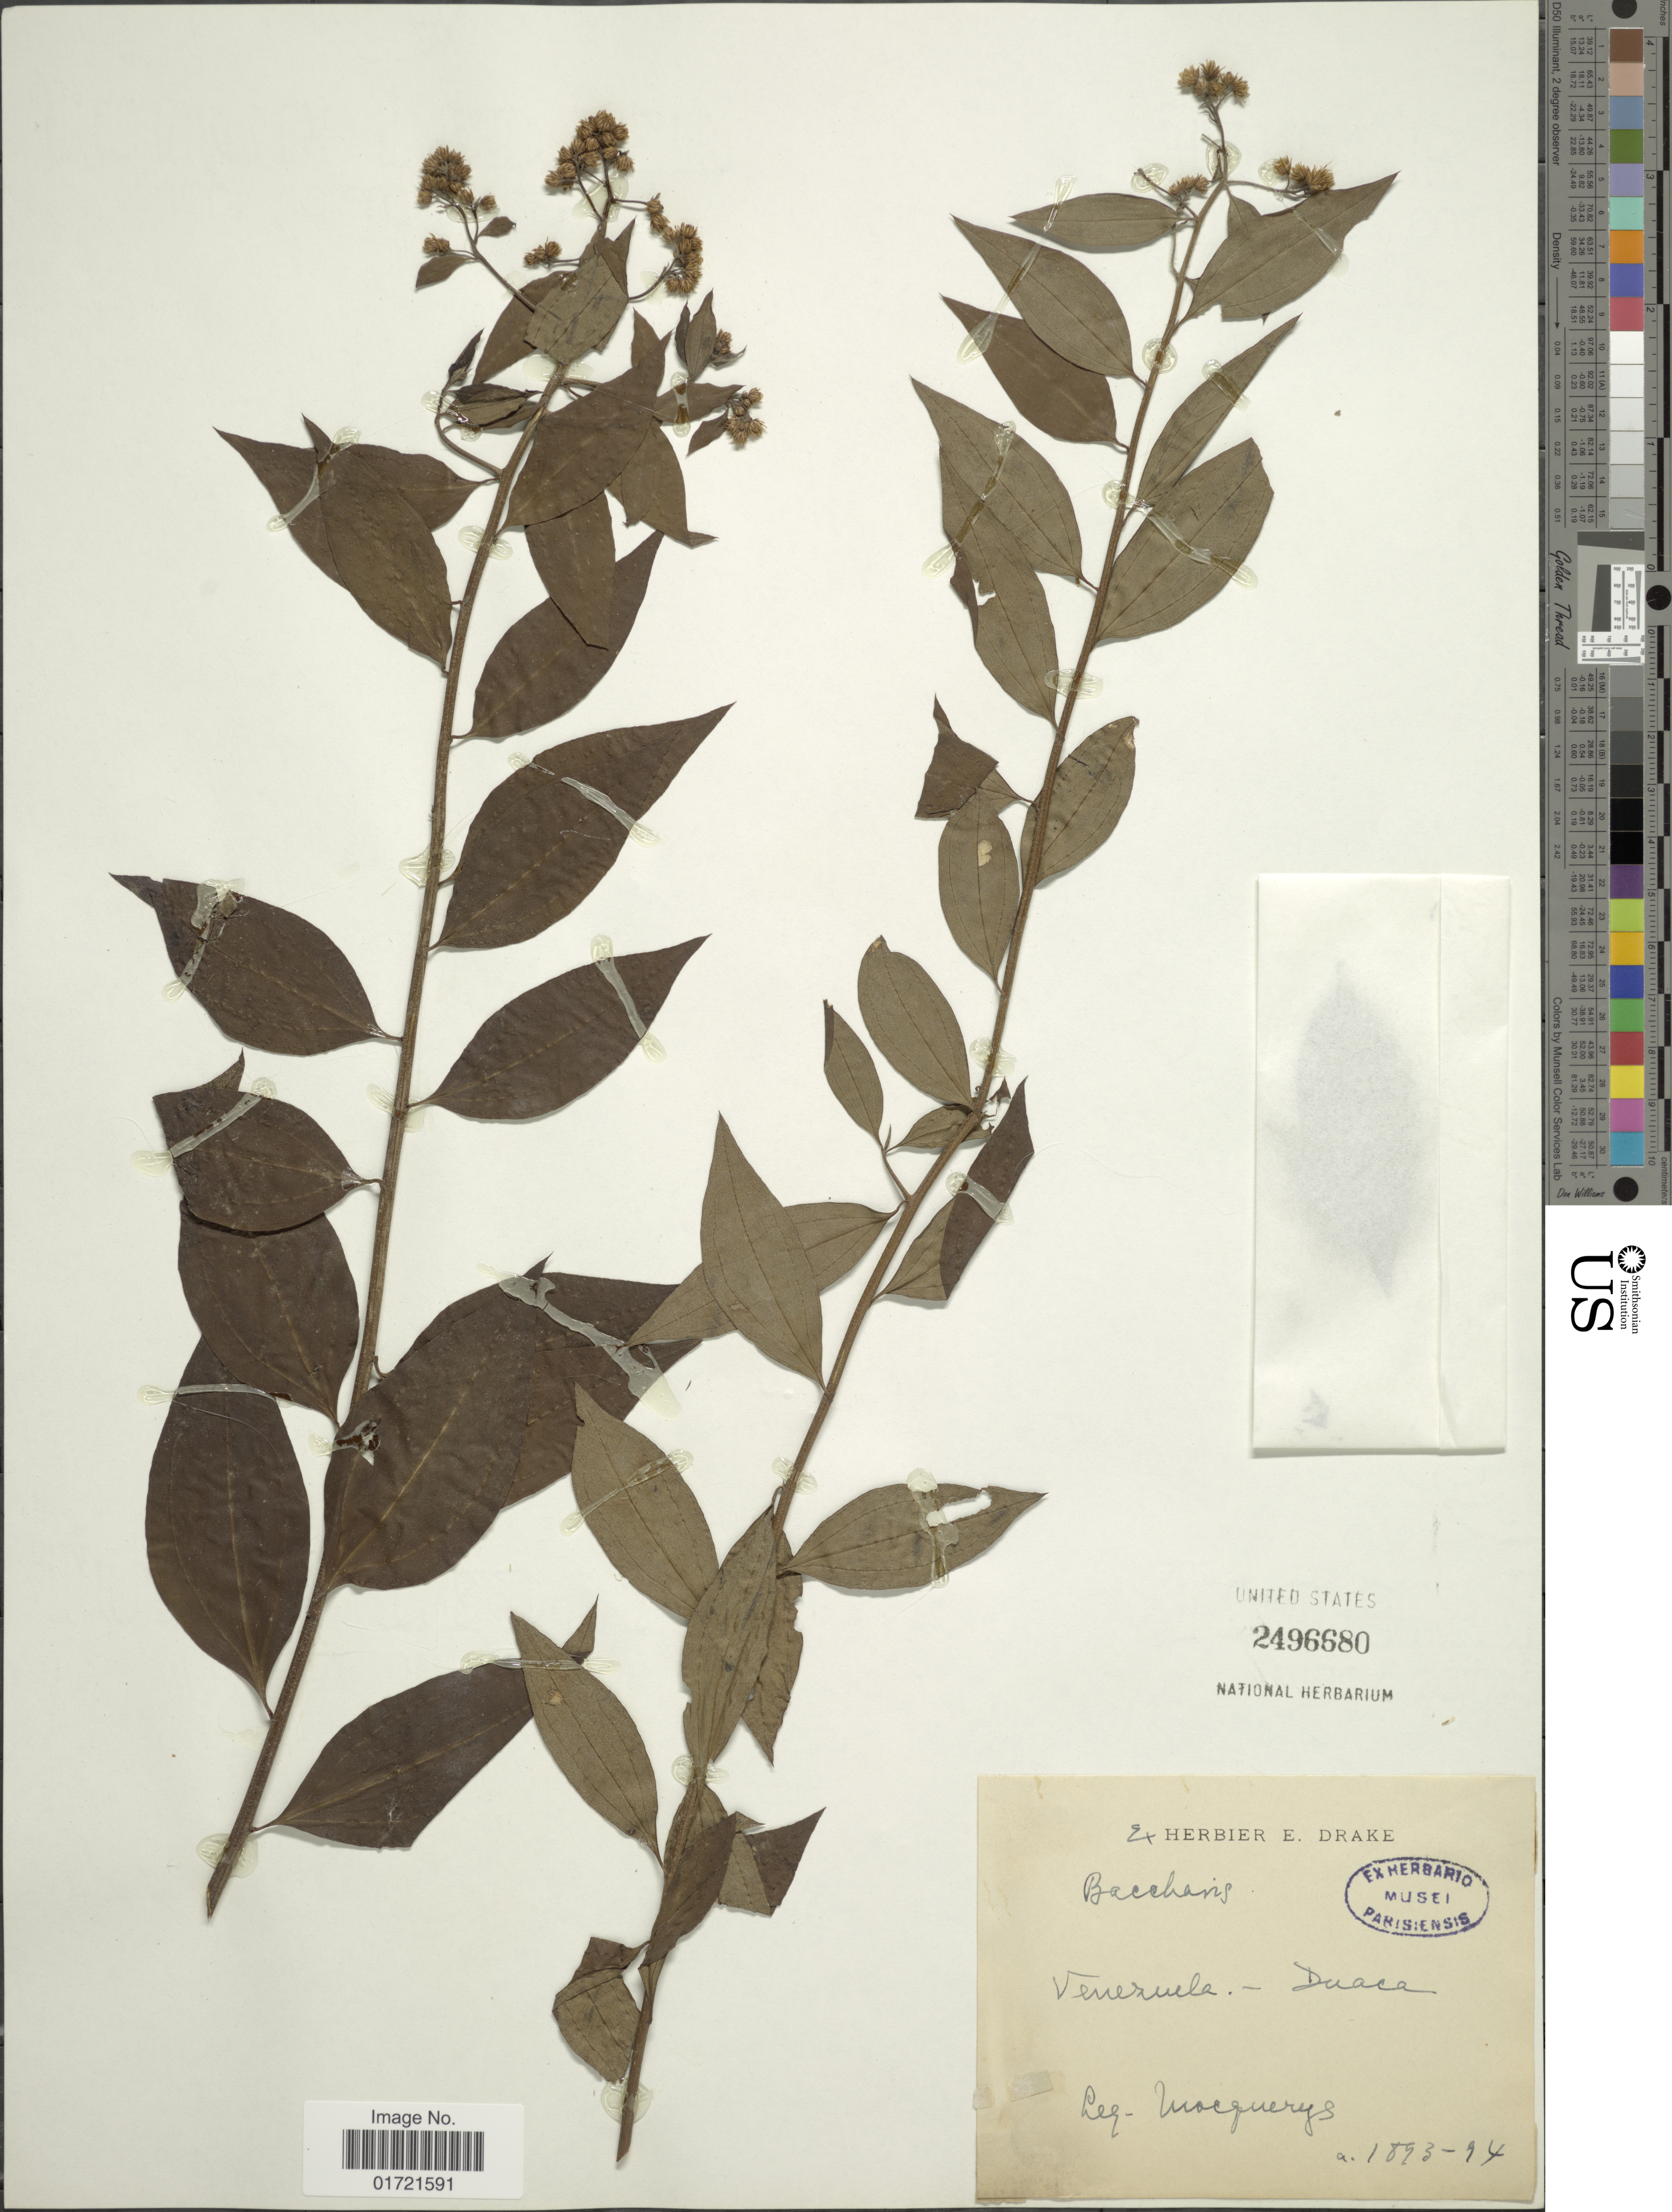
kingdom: Plantae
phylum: Tracheophyta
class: Magnoliopsida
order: Asterales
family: Asteraceae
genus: Baccharis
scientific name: Baccharis trinervis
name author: (Lam.) Pers.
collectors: A. Mocquerys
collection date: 1893/1894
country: Venezuela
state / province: Lara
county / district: Crespo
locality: Duaca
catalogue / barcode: US 2496680